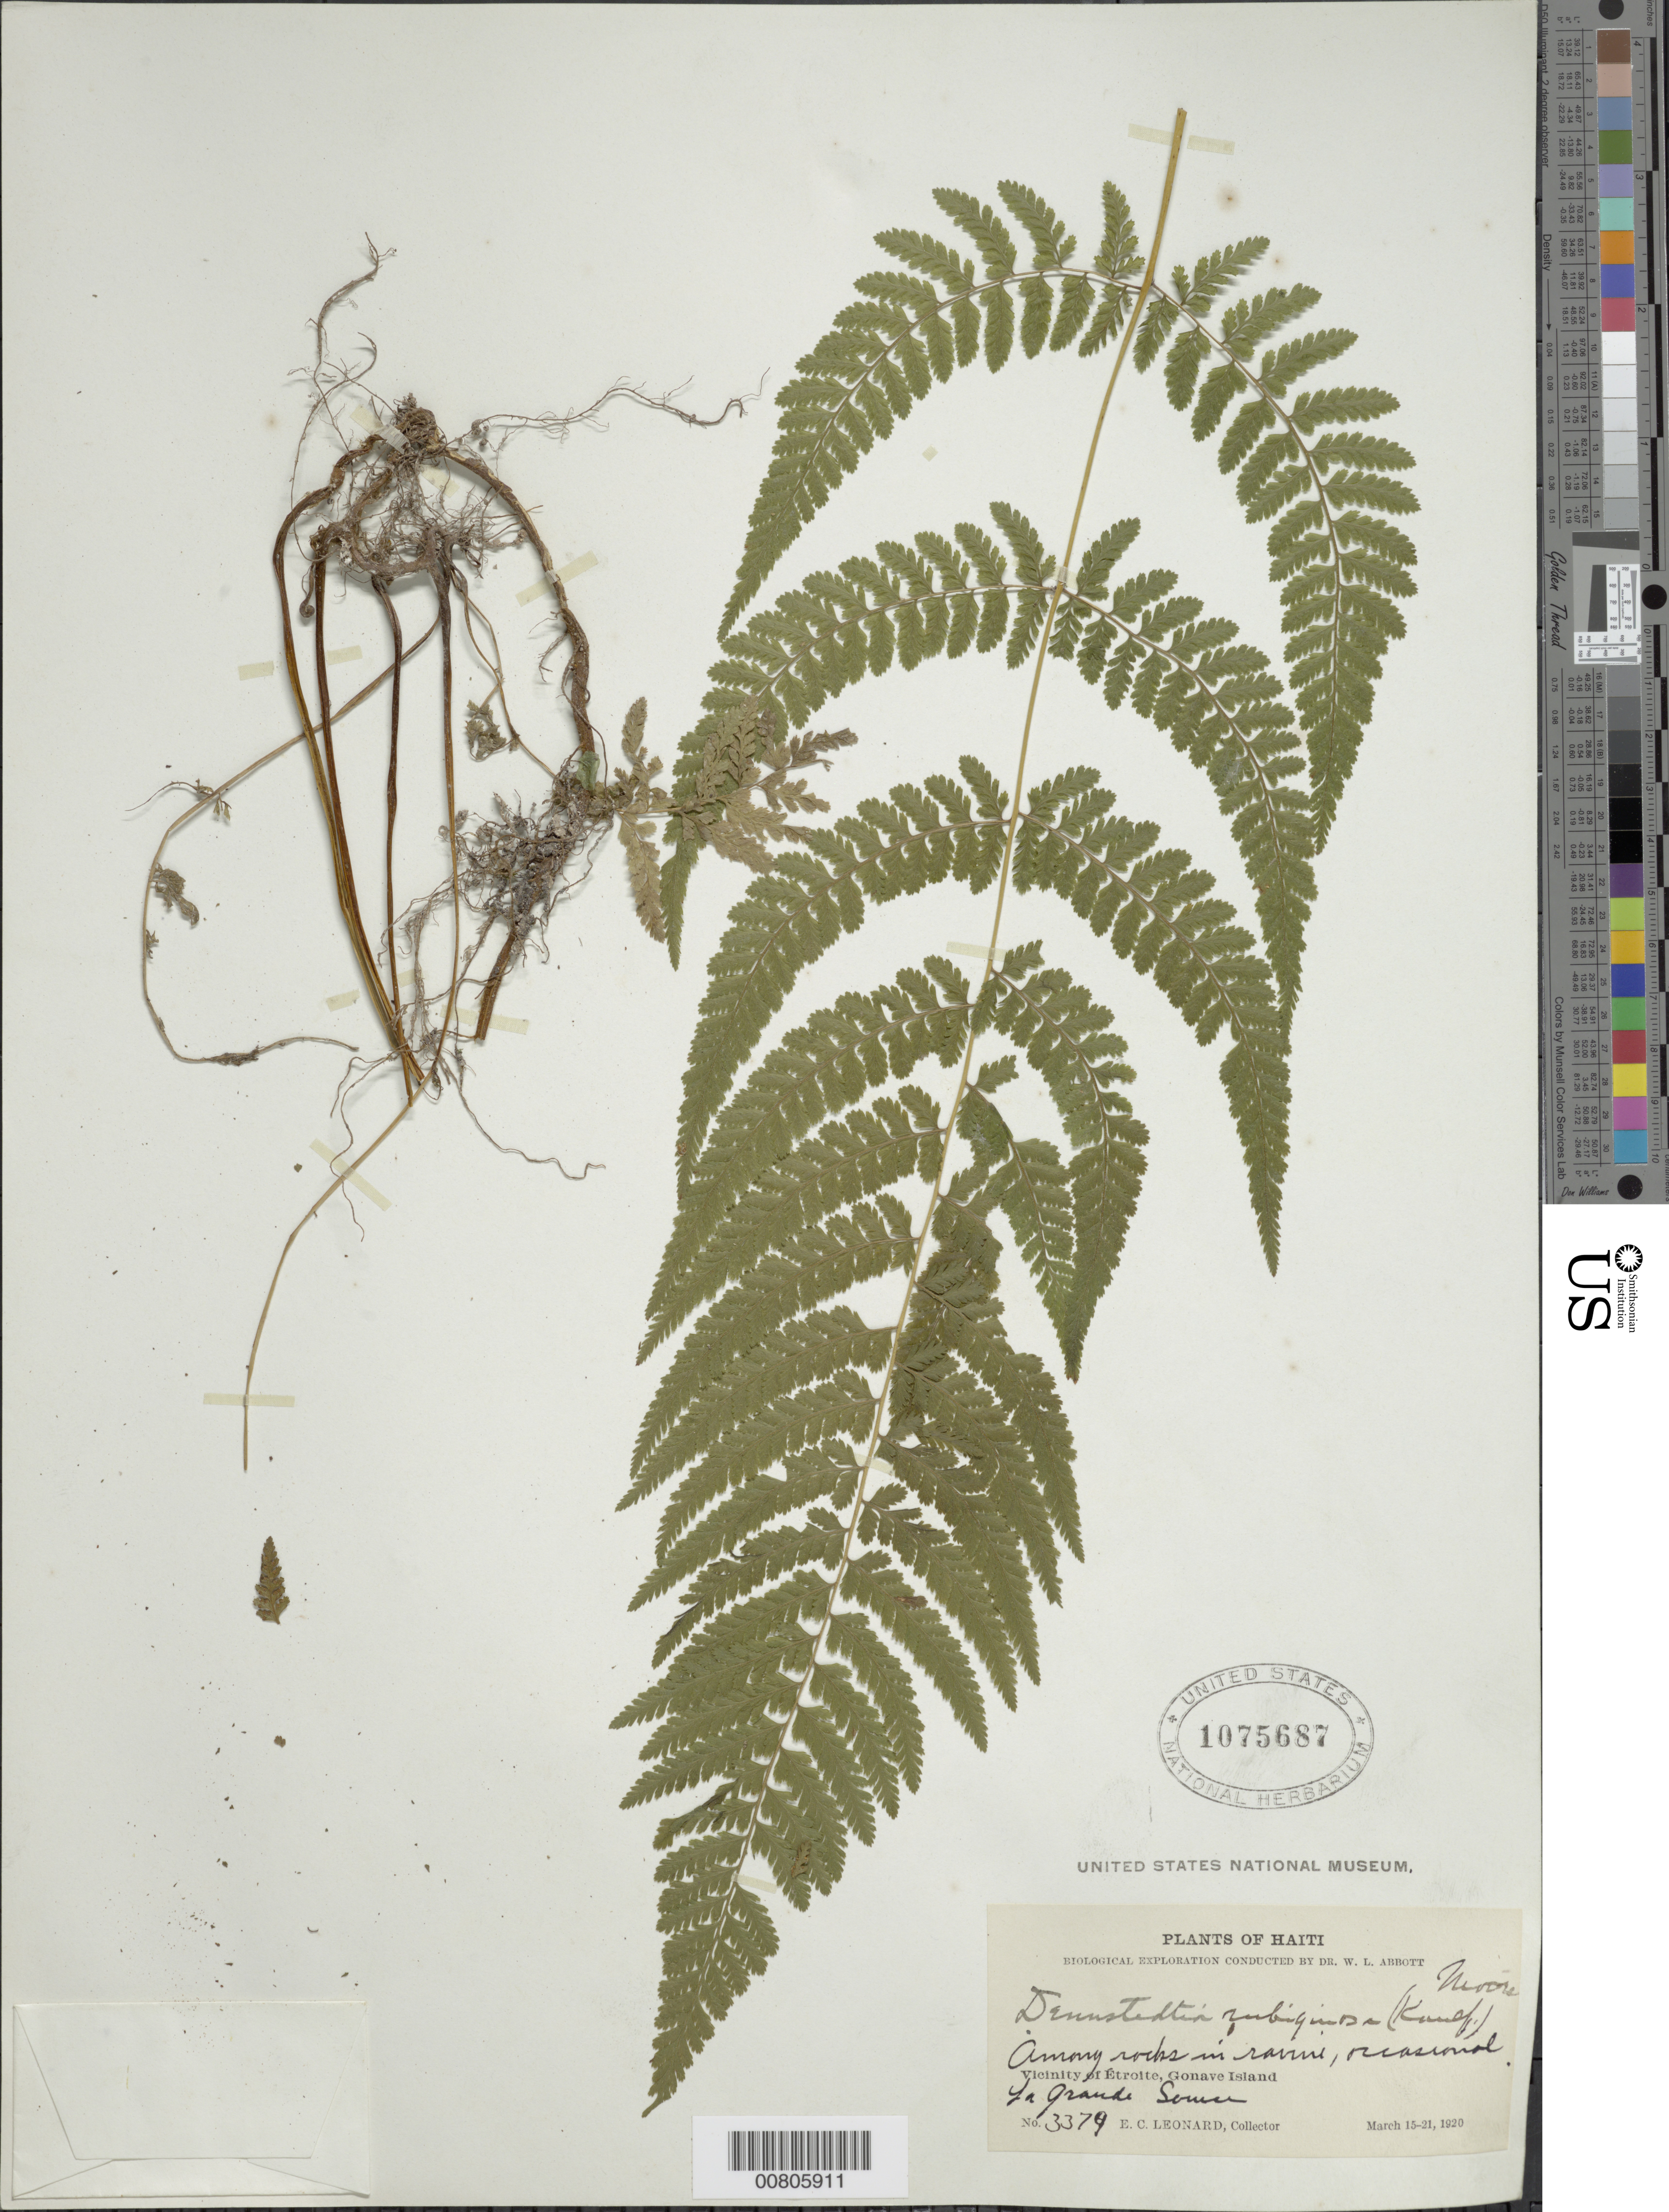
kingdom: Plantae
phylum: Tracheophyta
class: Polypodiopsida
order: Polypodiales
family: Dennstaedtiaceae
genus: Dennstaedtia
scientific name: Dennstaedtia cicutaria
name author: (Sw.) T. Moore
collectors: E. C. Leonard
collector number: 3379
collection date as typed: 15 Mar 1920 to 21 Mar 1920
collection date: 1920-03-15/1920-03-21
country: Haiti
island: Hispaniola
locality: Gonave Island, vicinity Étroite, La Grande Source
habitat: Among rocks in ravine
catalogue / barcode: US 1075687